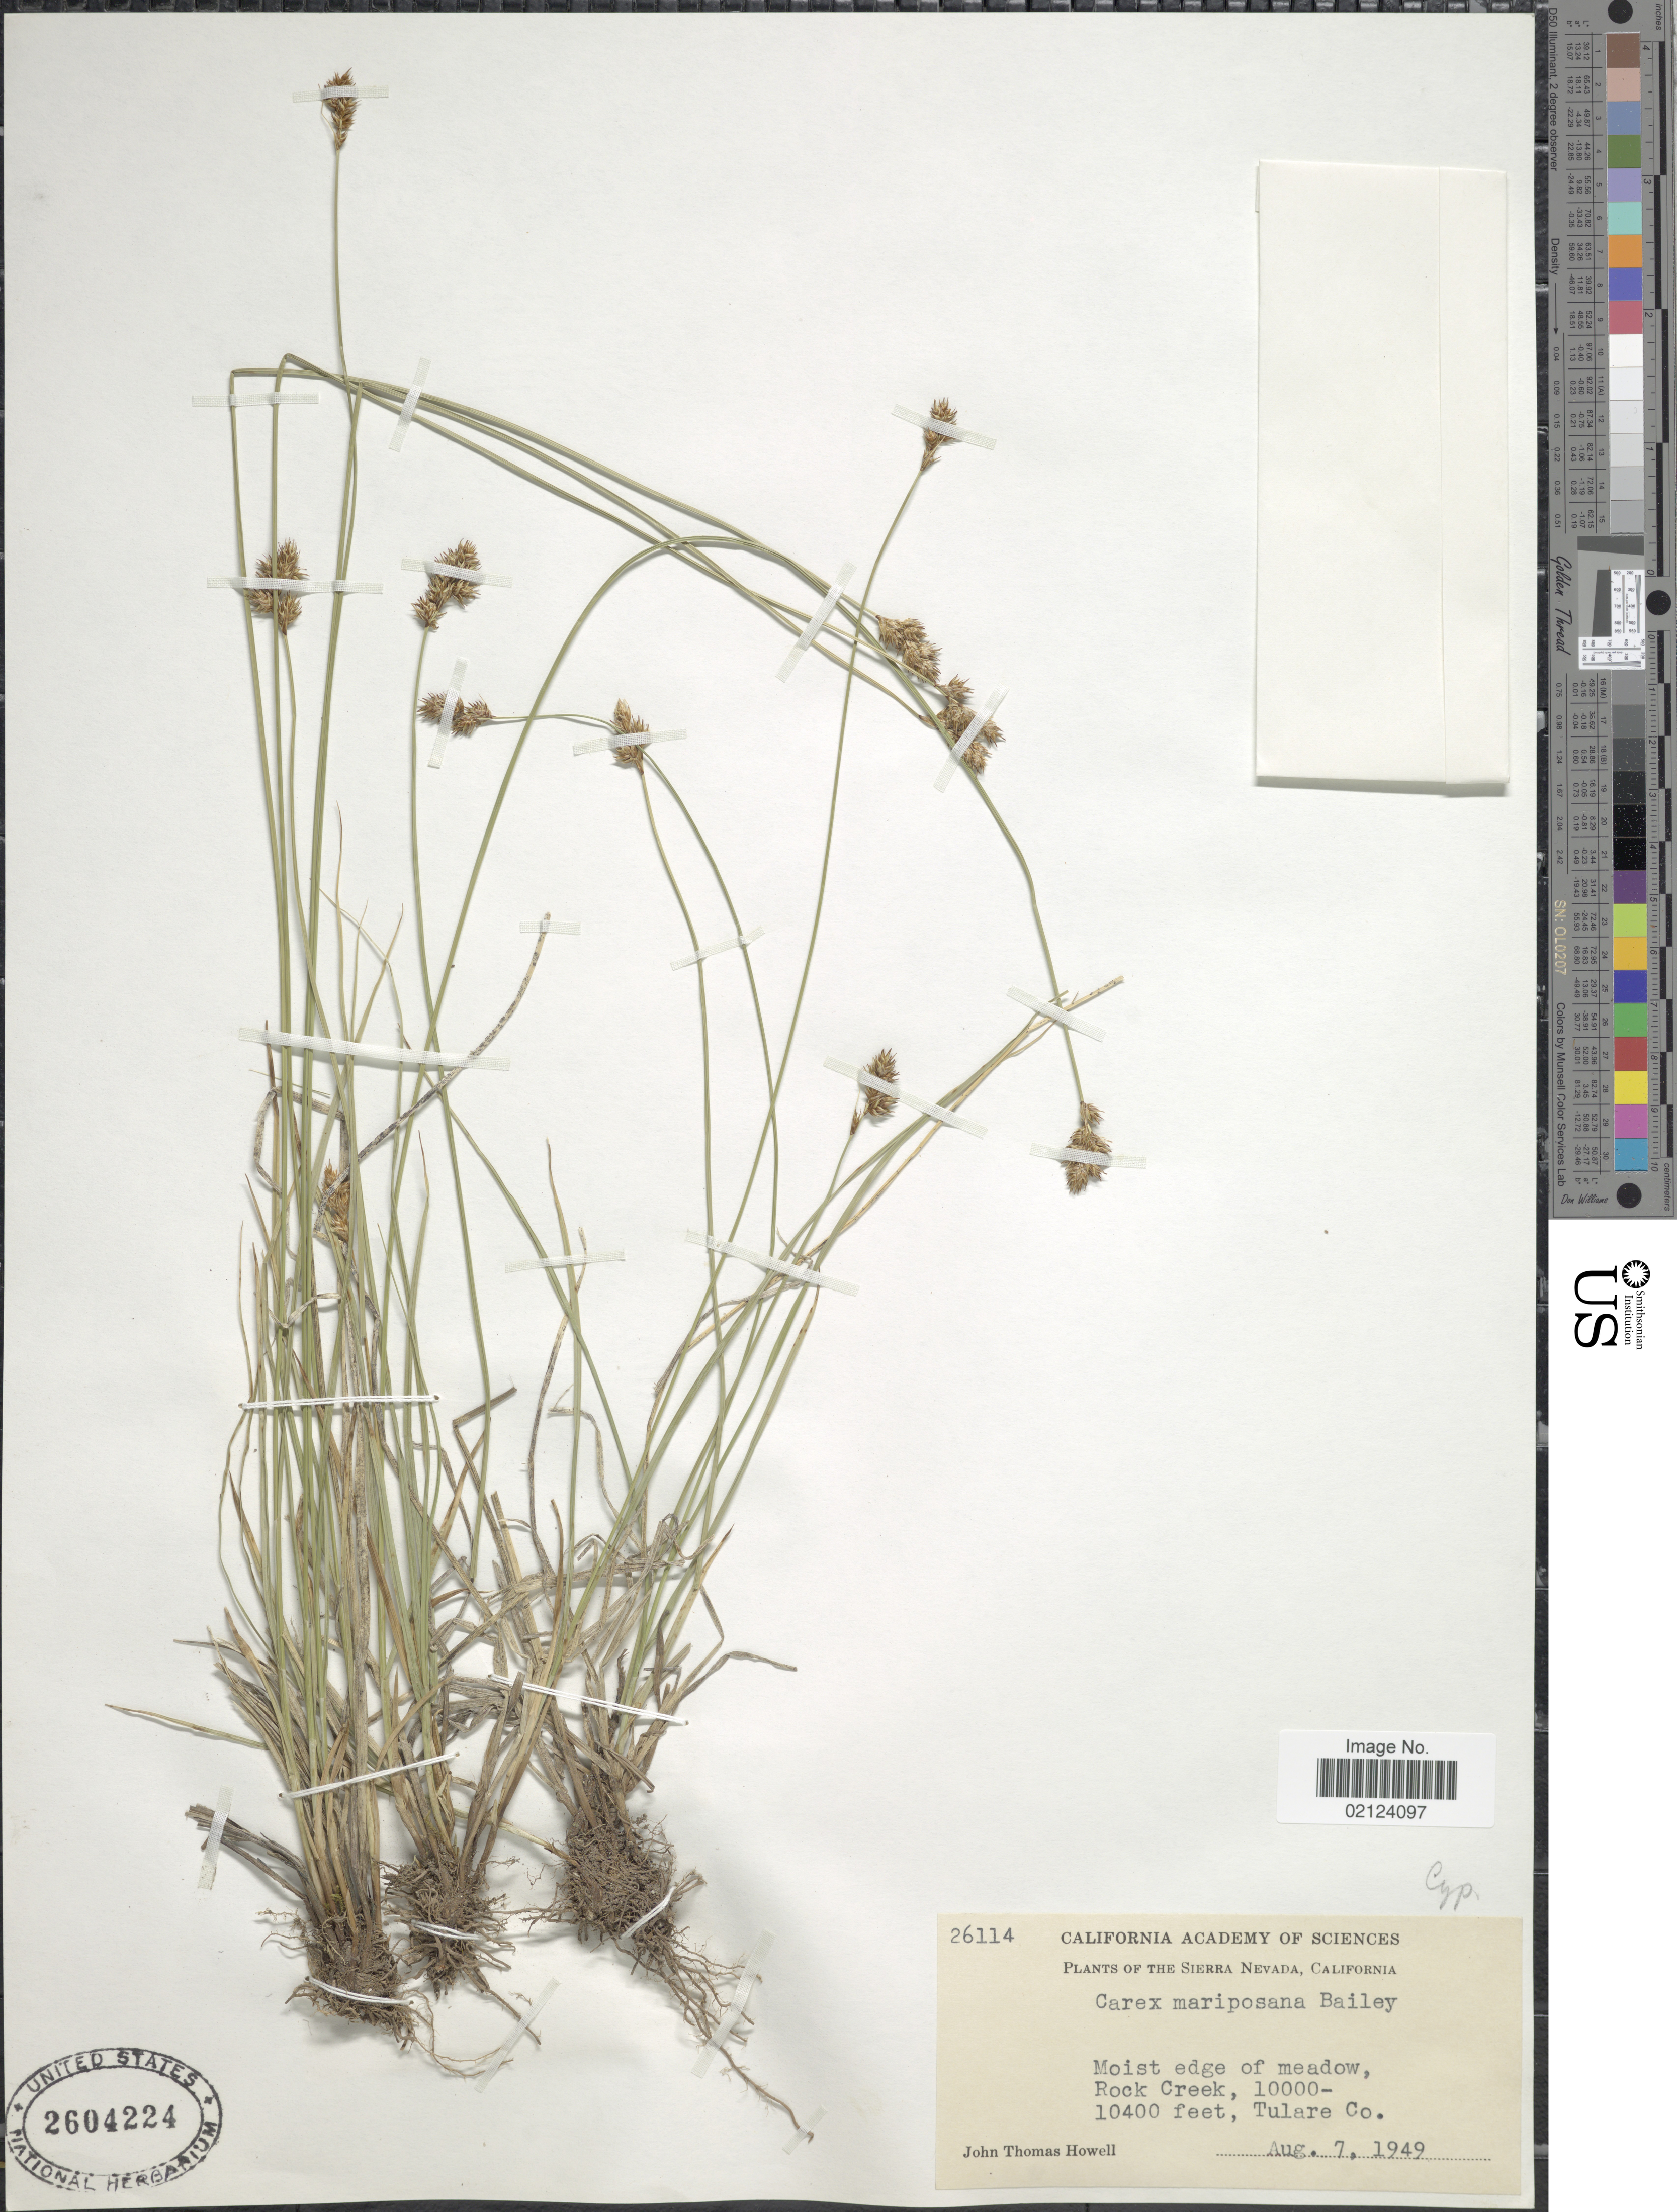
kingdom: Plantae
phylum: Tracheophyta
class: Liliopsida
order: Poales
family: Cyperaceae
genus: Carex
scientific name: Carex mariposana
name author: L.H. Bailey ex Mack.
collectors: J. T. Howell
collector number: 26114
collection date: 1949-08-07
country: United States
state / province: California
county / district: Tulare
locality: Sierra Nevada, Rock Creek, Tulare Co.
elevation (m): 3048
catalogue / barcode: US 2604224